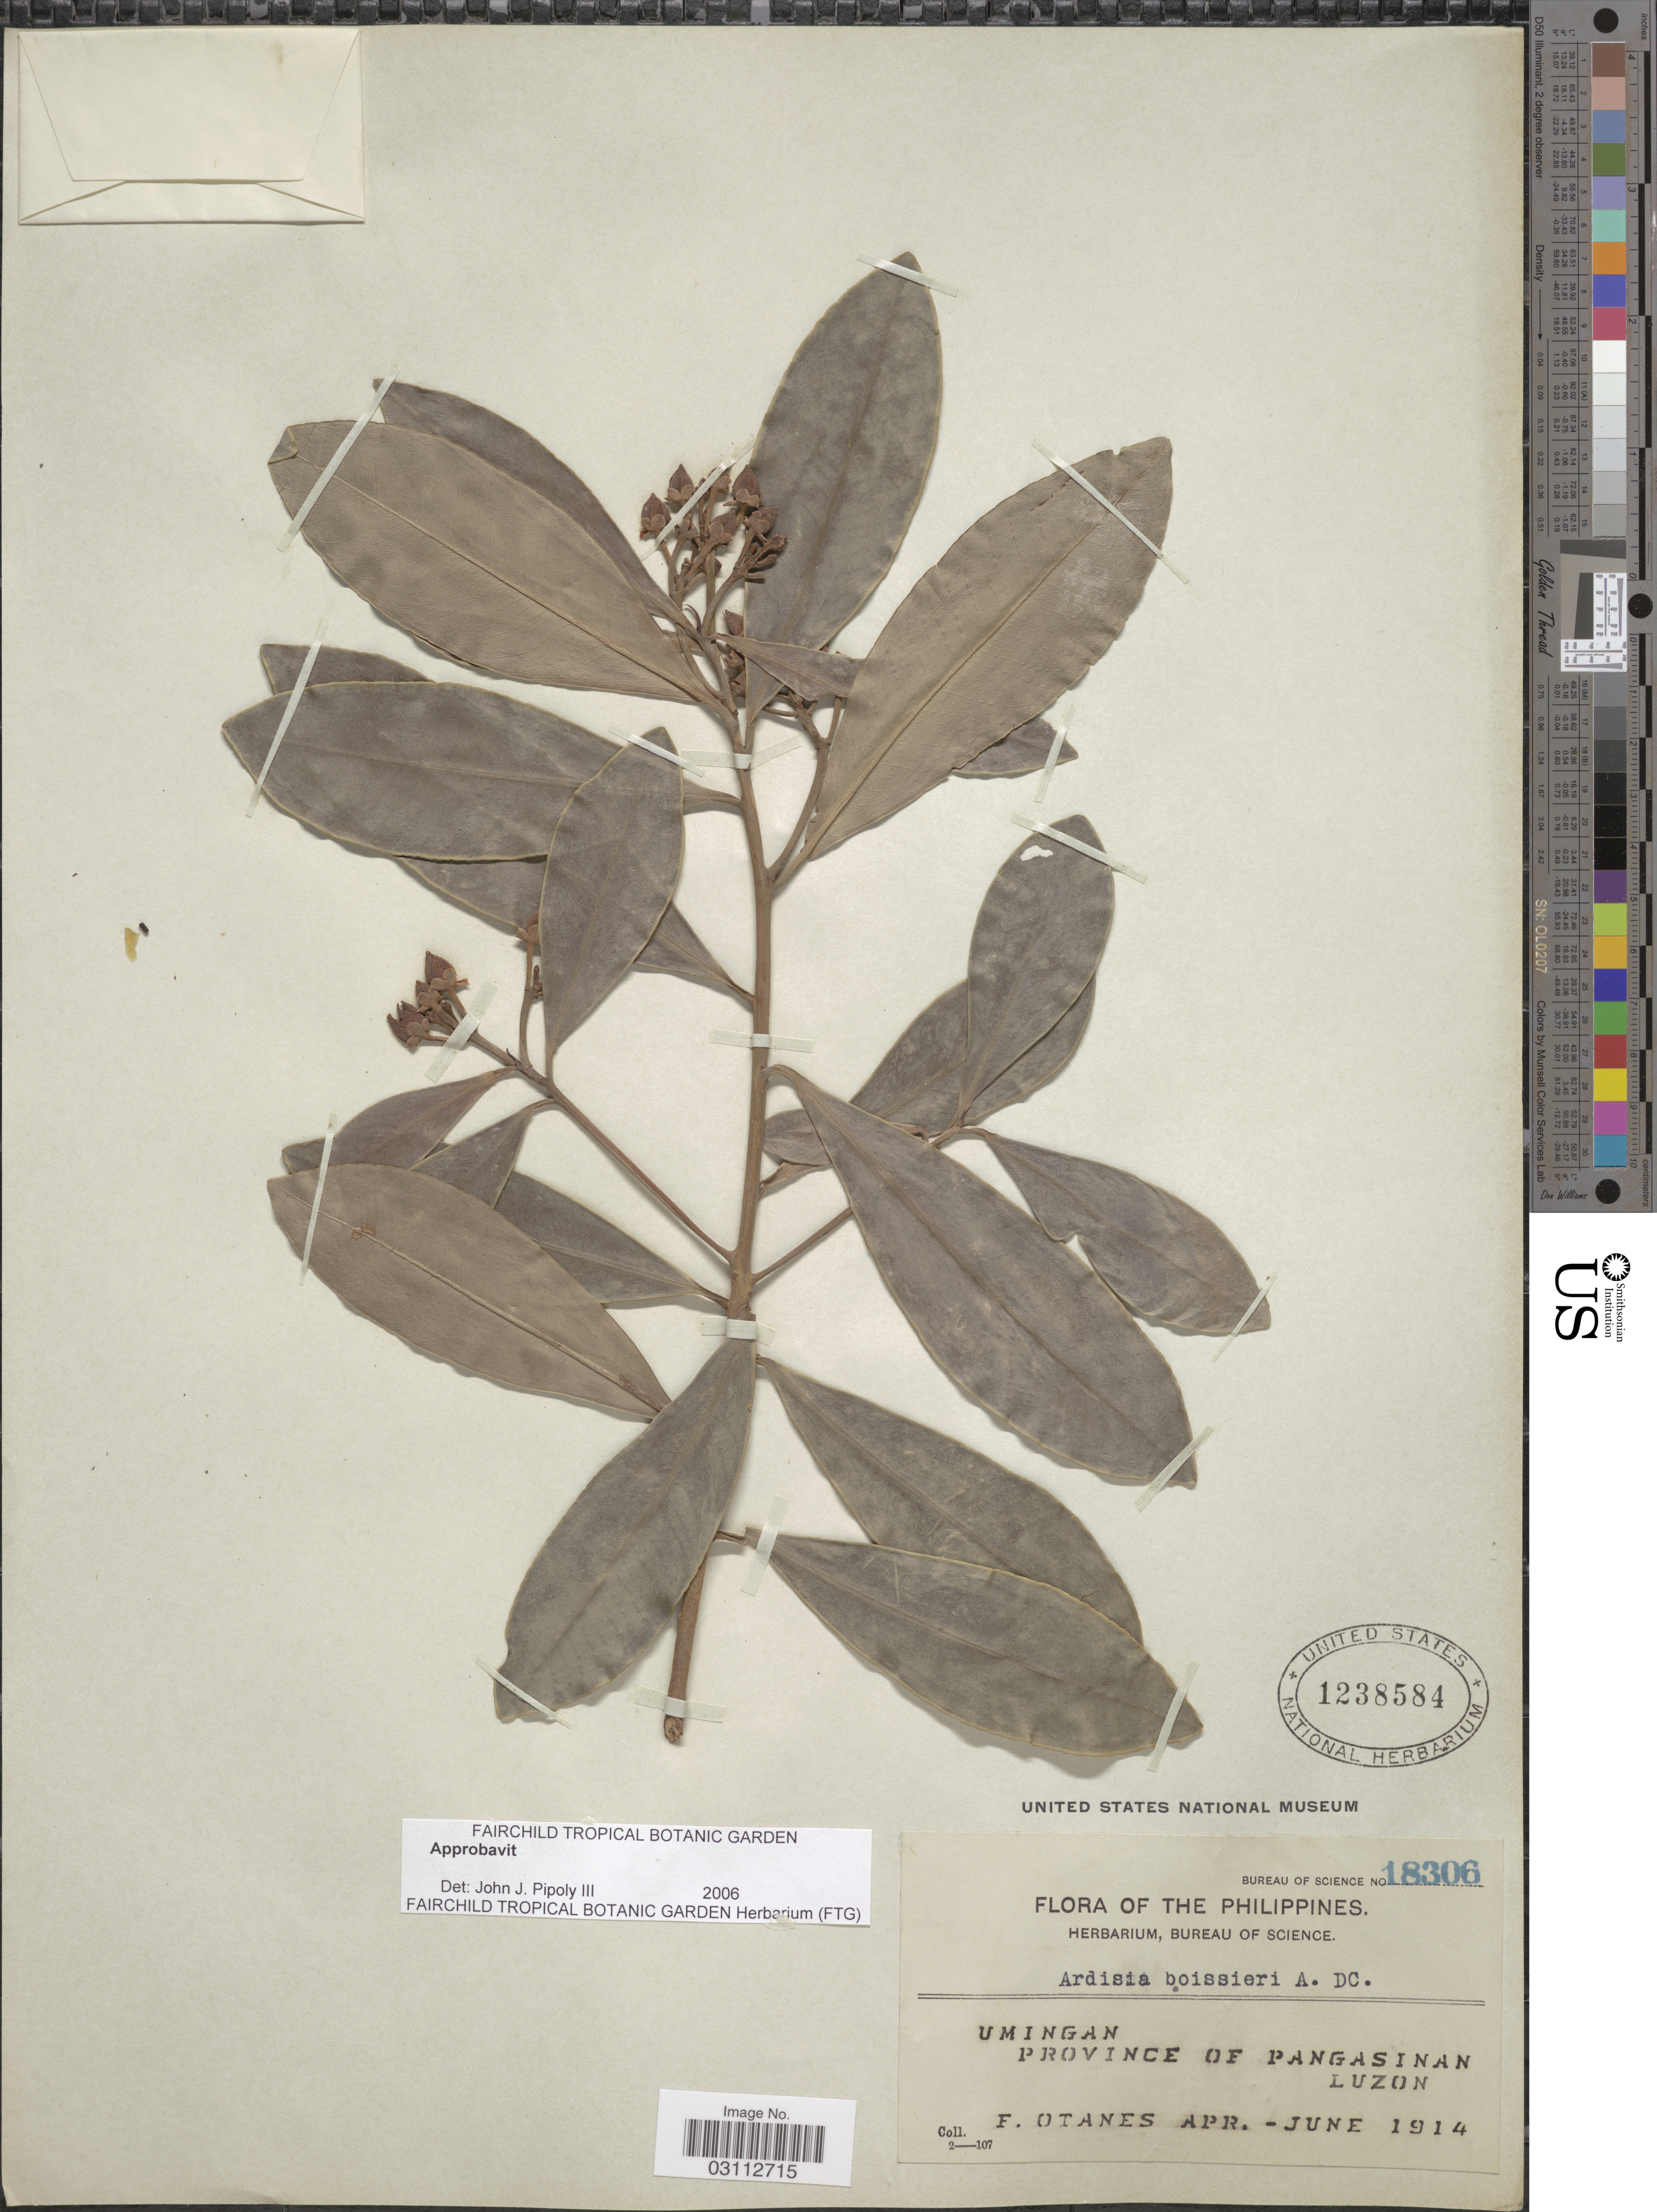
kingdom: Plantae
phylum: Tracheophyta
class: Magnoliopsida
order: Ericales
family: Primulaceae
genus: Ardisia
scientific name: Ardisia boissieri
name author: A. DC.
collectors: F. Q. Otanes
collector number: Bureau of science 18306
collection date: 1914-04/1914-06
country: Philippines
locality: Umingan, Province of Pangasinan, Luzon.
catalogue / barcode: US 1238584